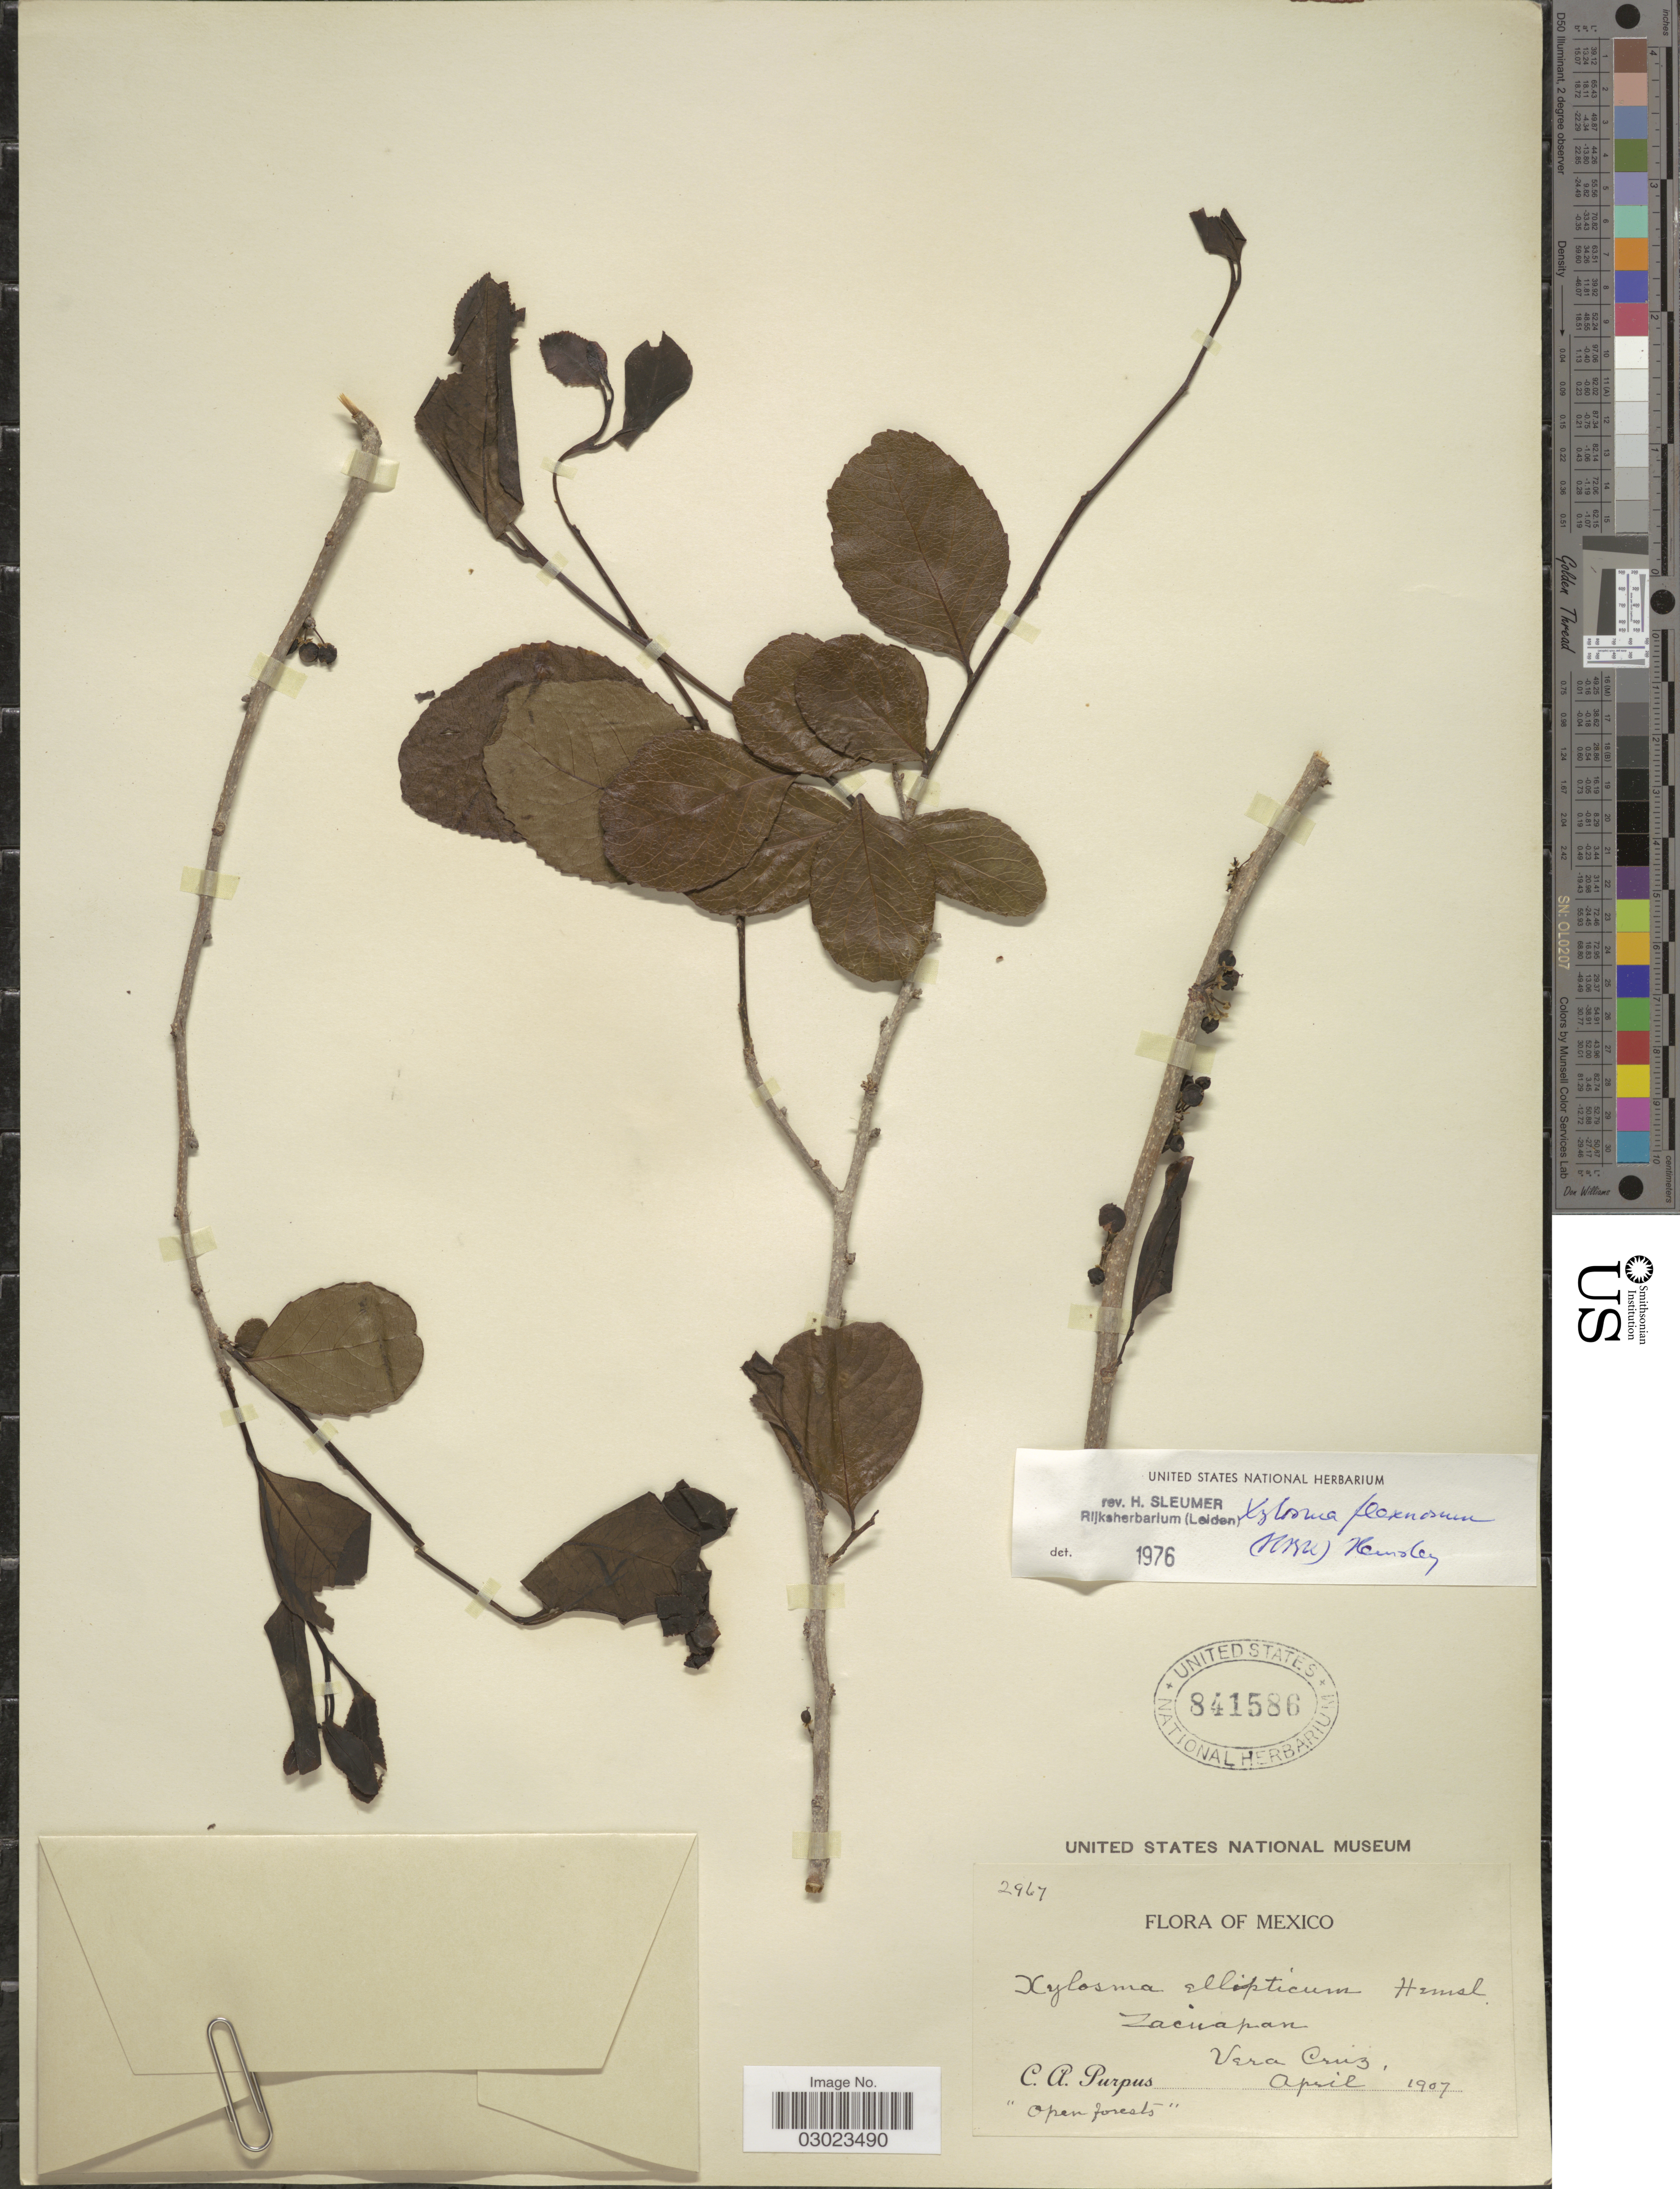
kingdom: Plantae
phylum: Tracheophyta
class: Magnoliopsida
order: Malpighiales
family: Salicaceae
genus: Xylosma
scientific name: Xylosma flexuosa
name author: (Kunth) Hemsl.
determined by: Sleumer, H. O.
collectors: C. A. Purpus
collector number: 2967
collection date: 1907-04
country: Mexico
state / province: Veracruz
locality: Zacuapan, Vera Cruz.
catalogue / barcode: US 841586